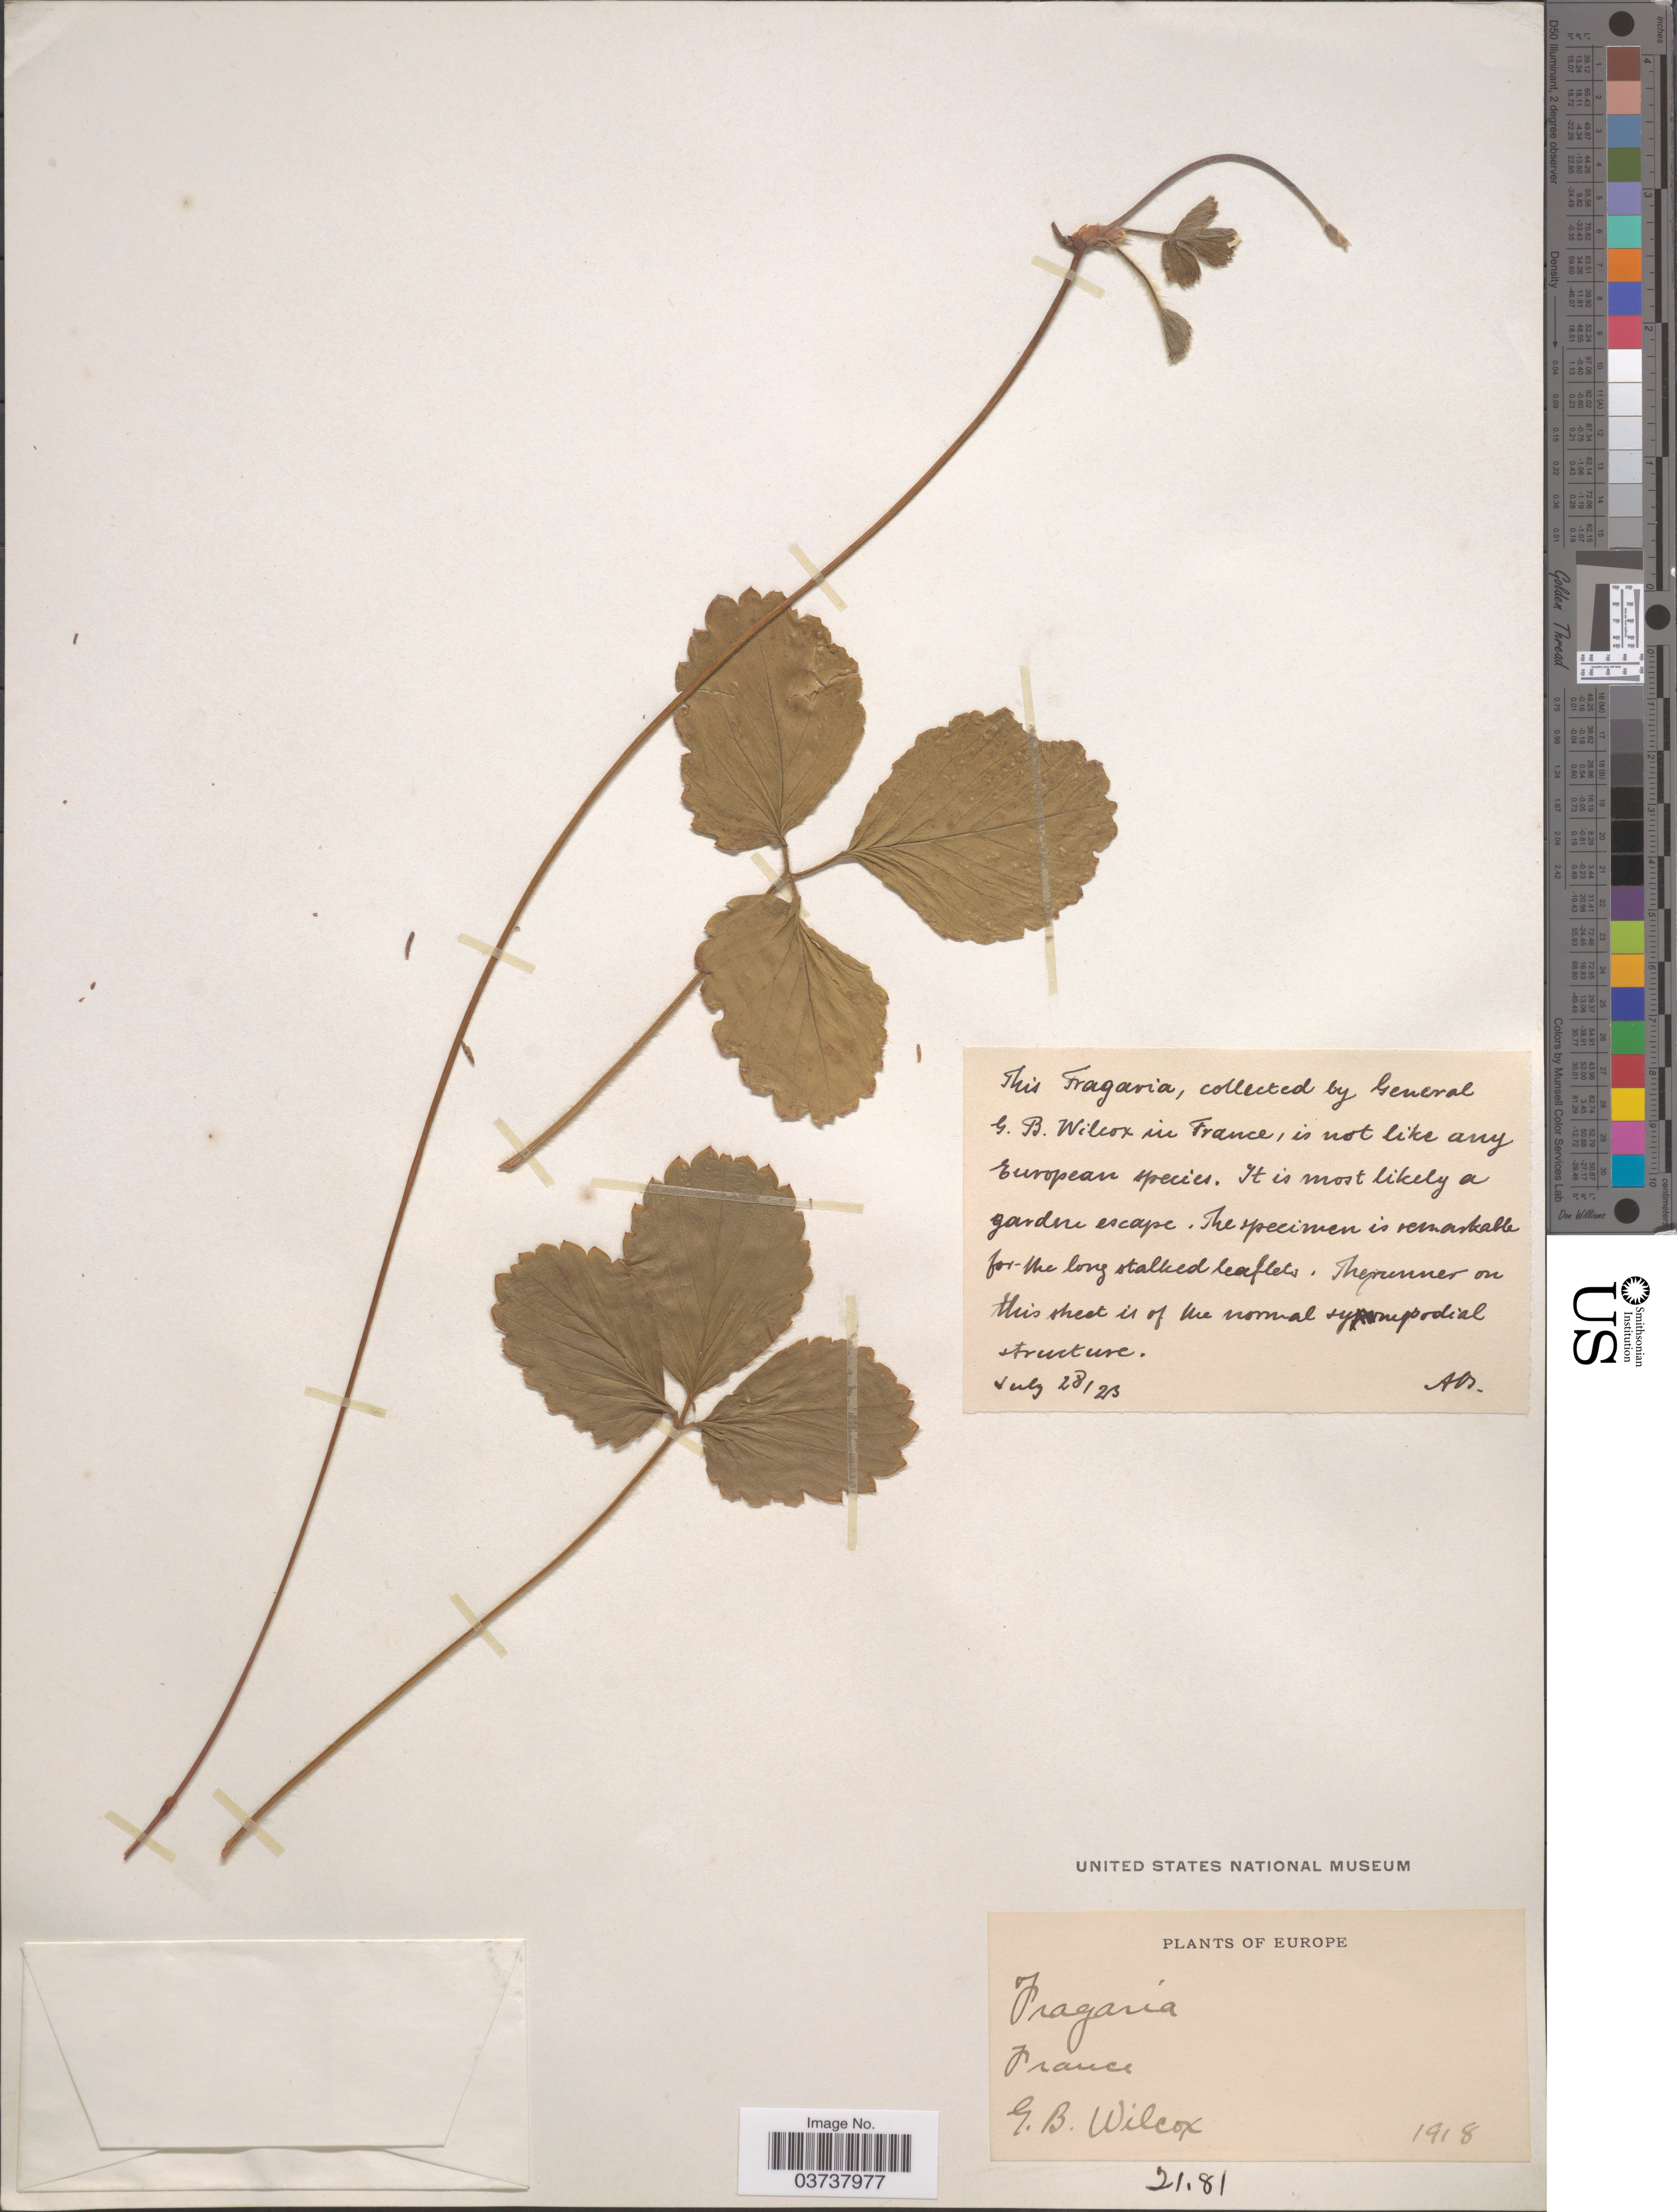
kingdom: Plantae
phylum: Tracheophyta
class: Magnoliopsida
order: Rosales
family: Rosaceae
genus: Fragaria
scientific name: Fragaria sp.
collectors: G. Wilcox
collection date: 1918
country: France